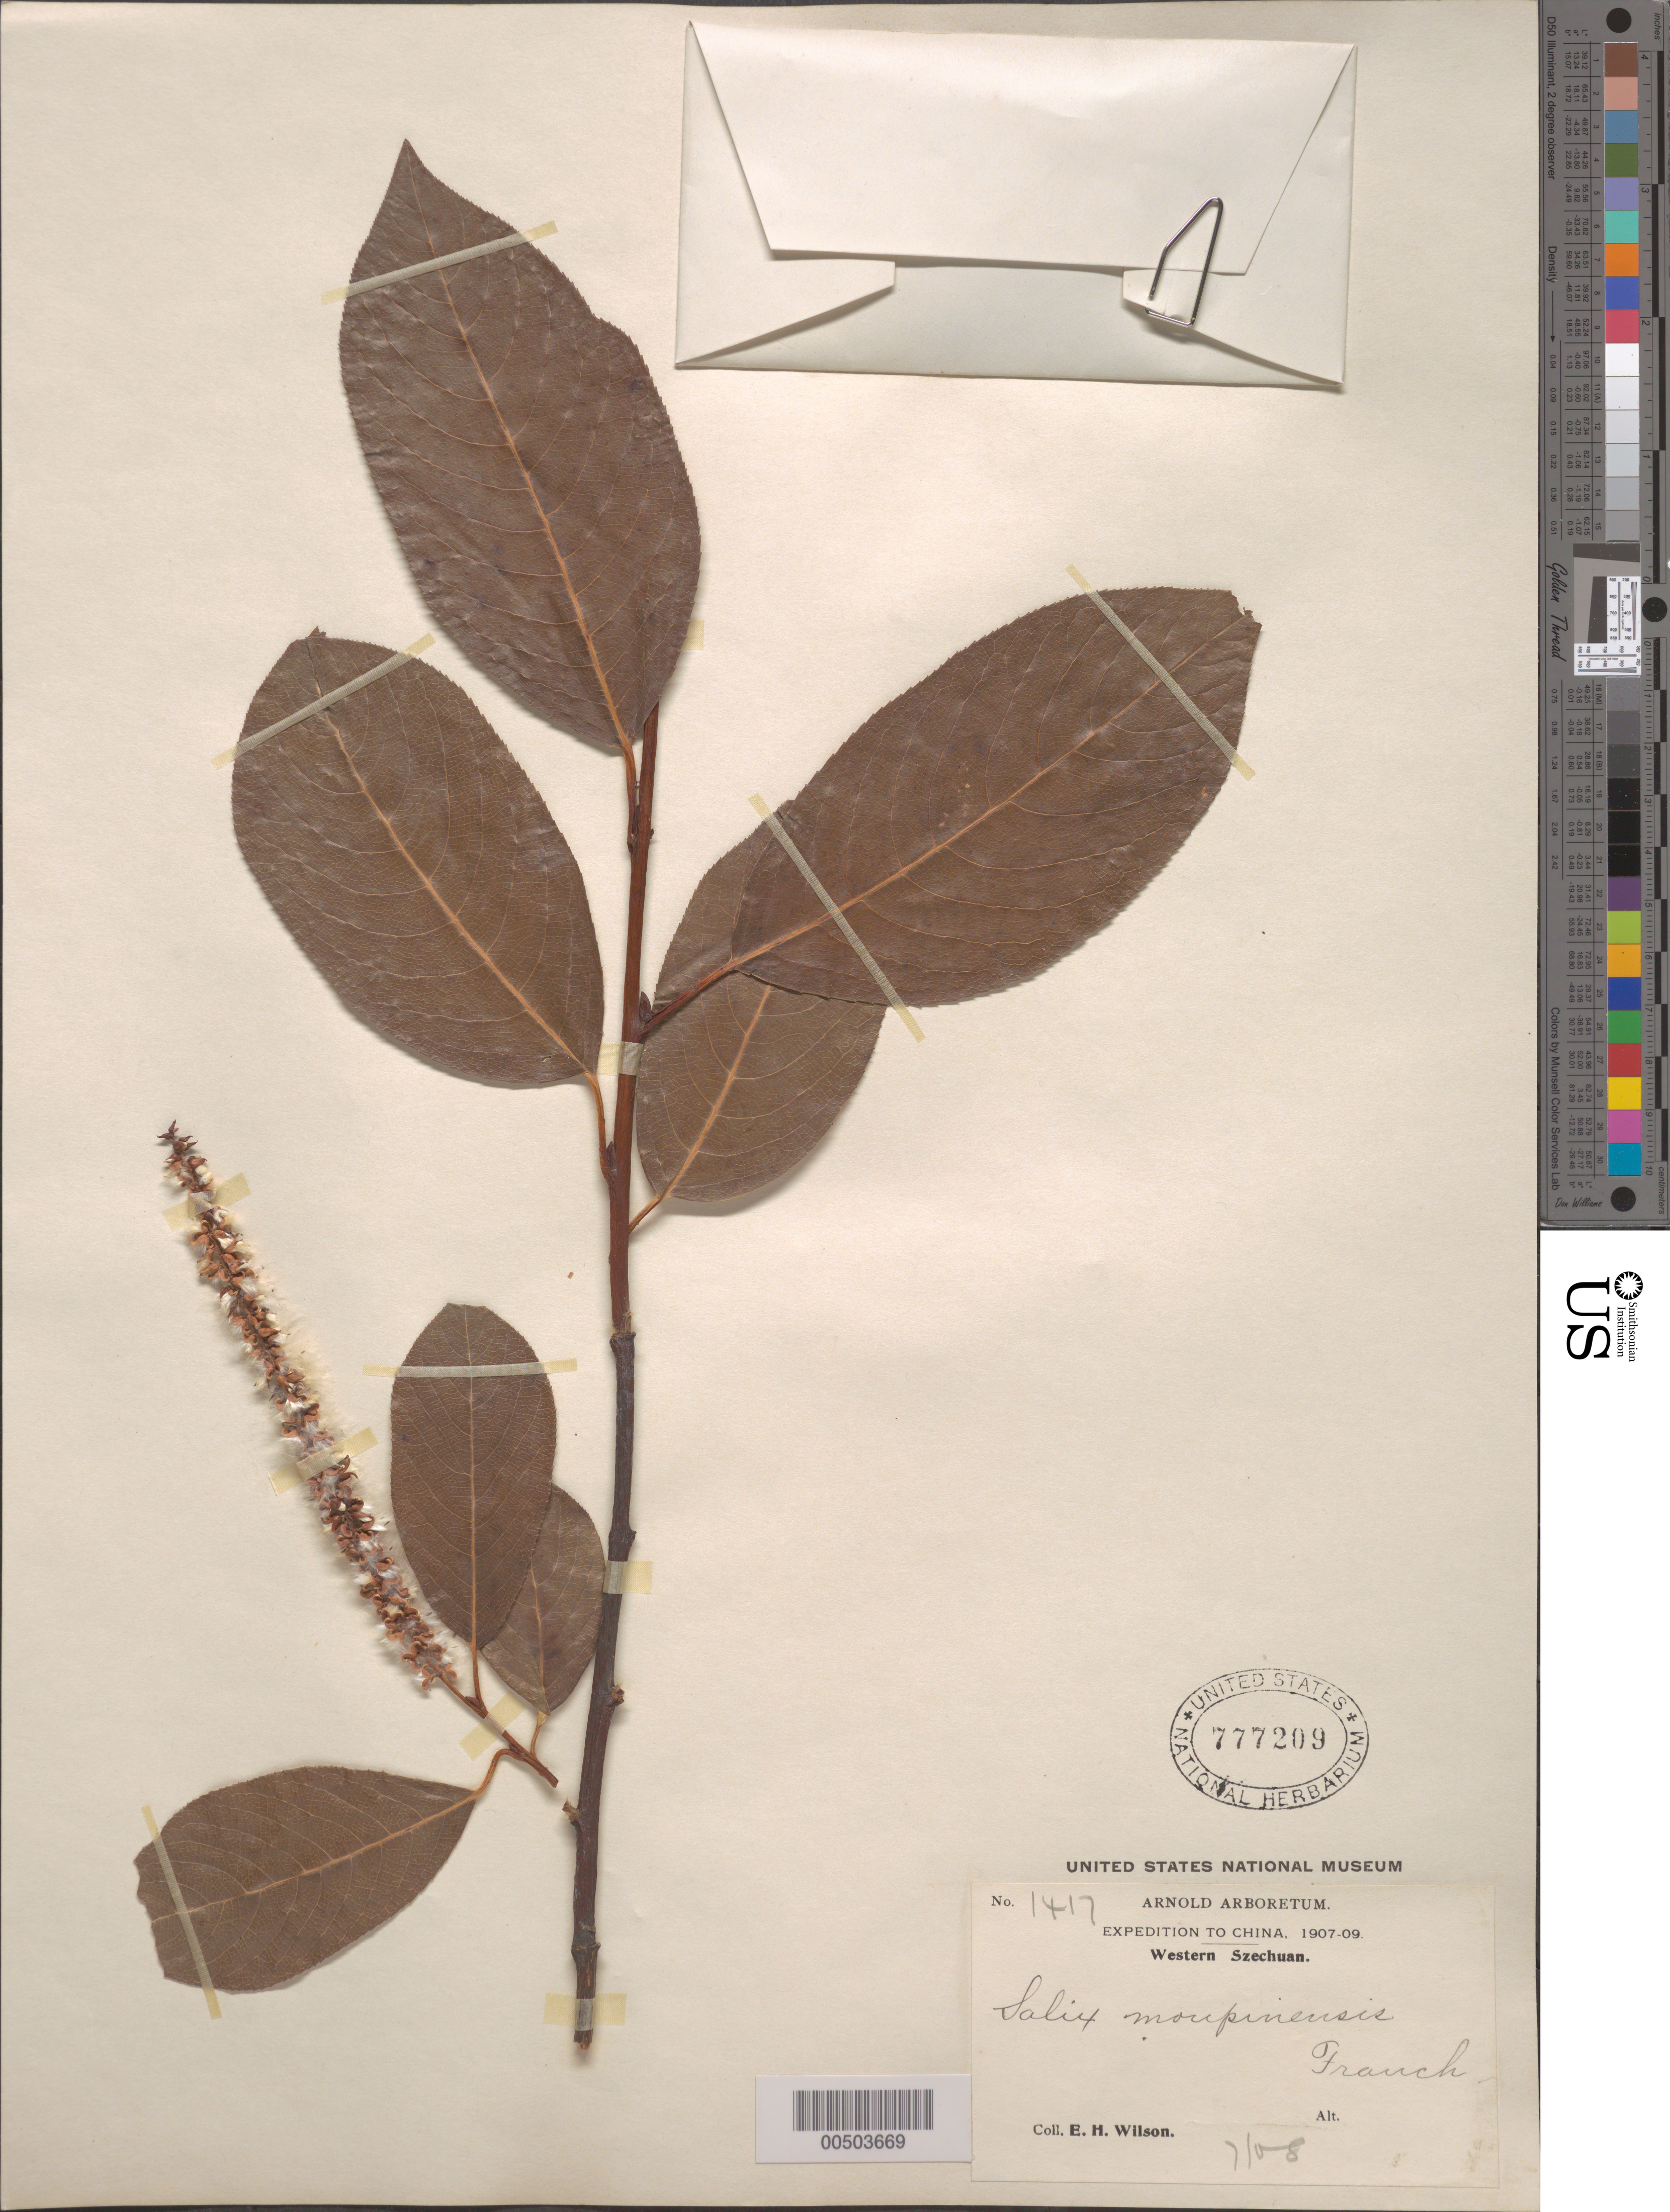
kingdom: Plantae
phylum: Tracheophyta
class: Magnoliopsida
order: Malpighiales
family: Salicaceae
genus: Salix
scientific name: Salix moupinensis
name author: Franch.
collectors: E. H. Wilson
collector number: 1417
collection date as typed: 1907 to -- --- 1909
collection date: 1907/1909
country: China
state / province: Sichuan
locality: Western Szechuan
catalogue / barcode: US 777209